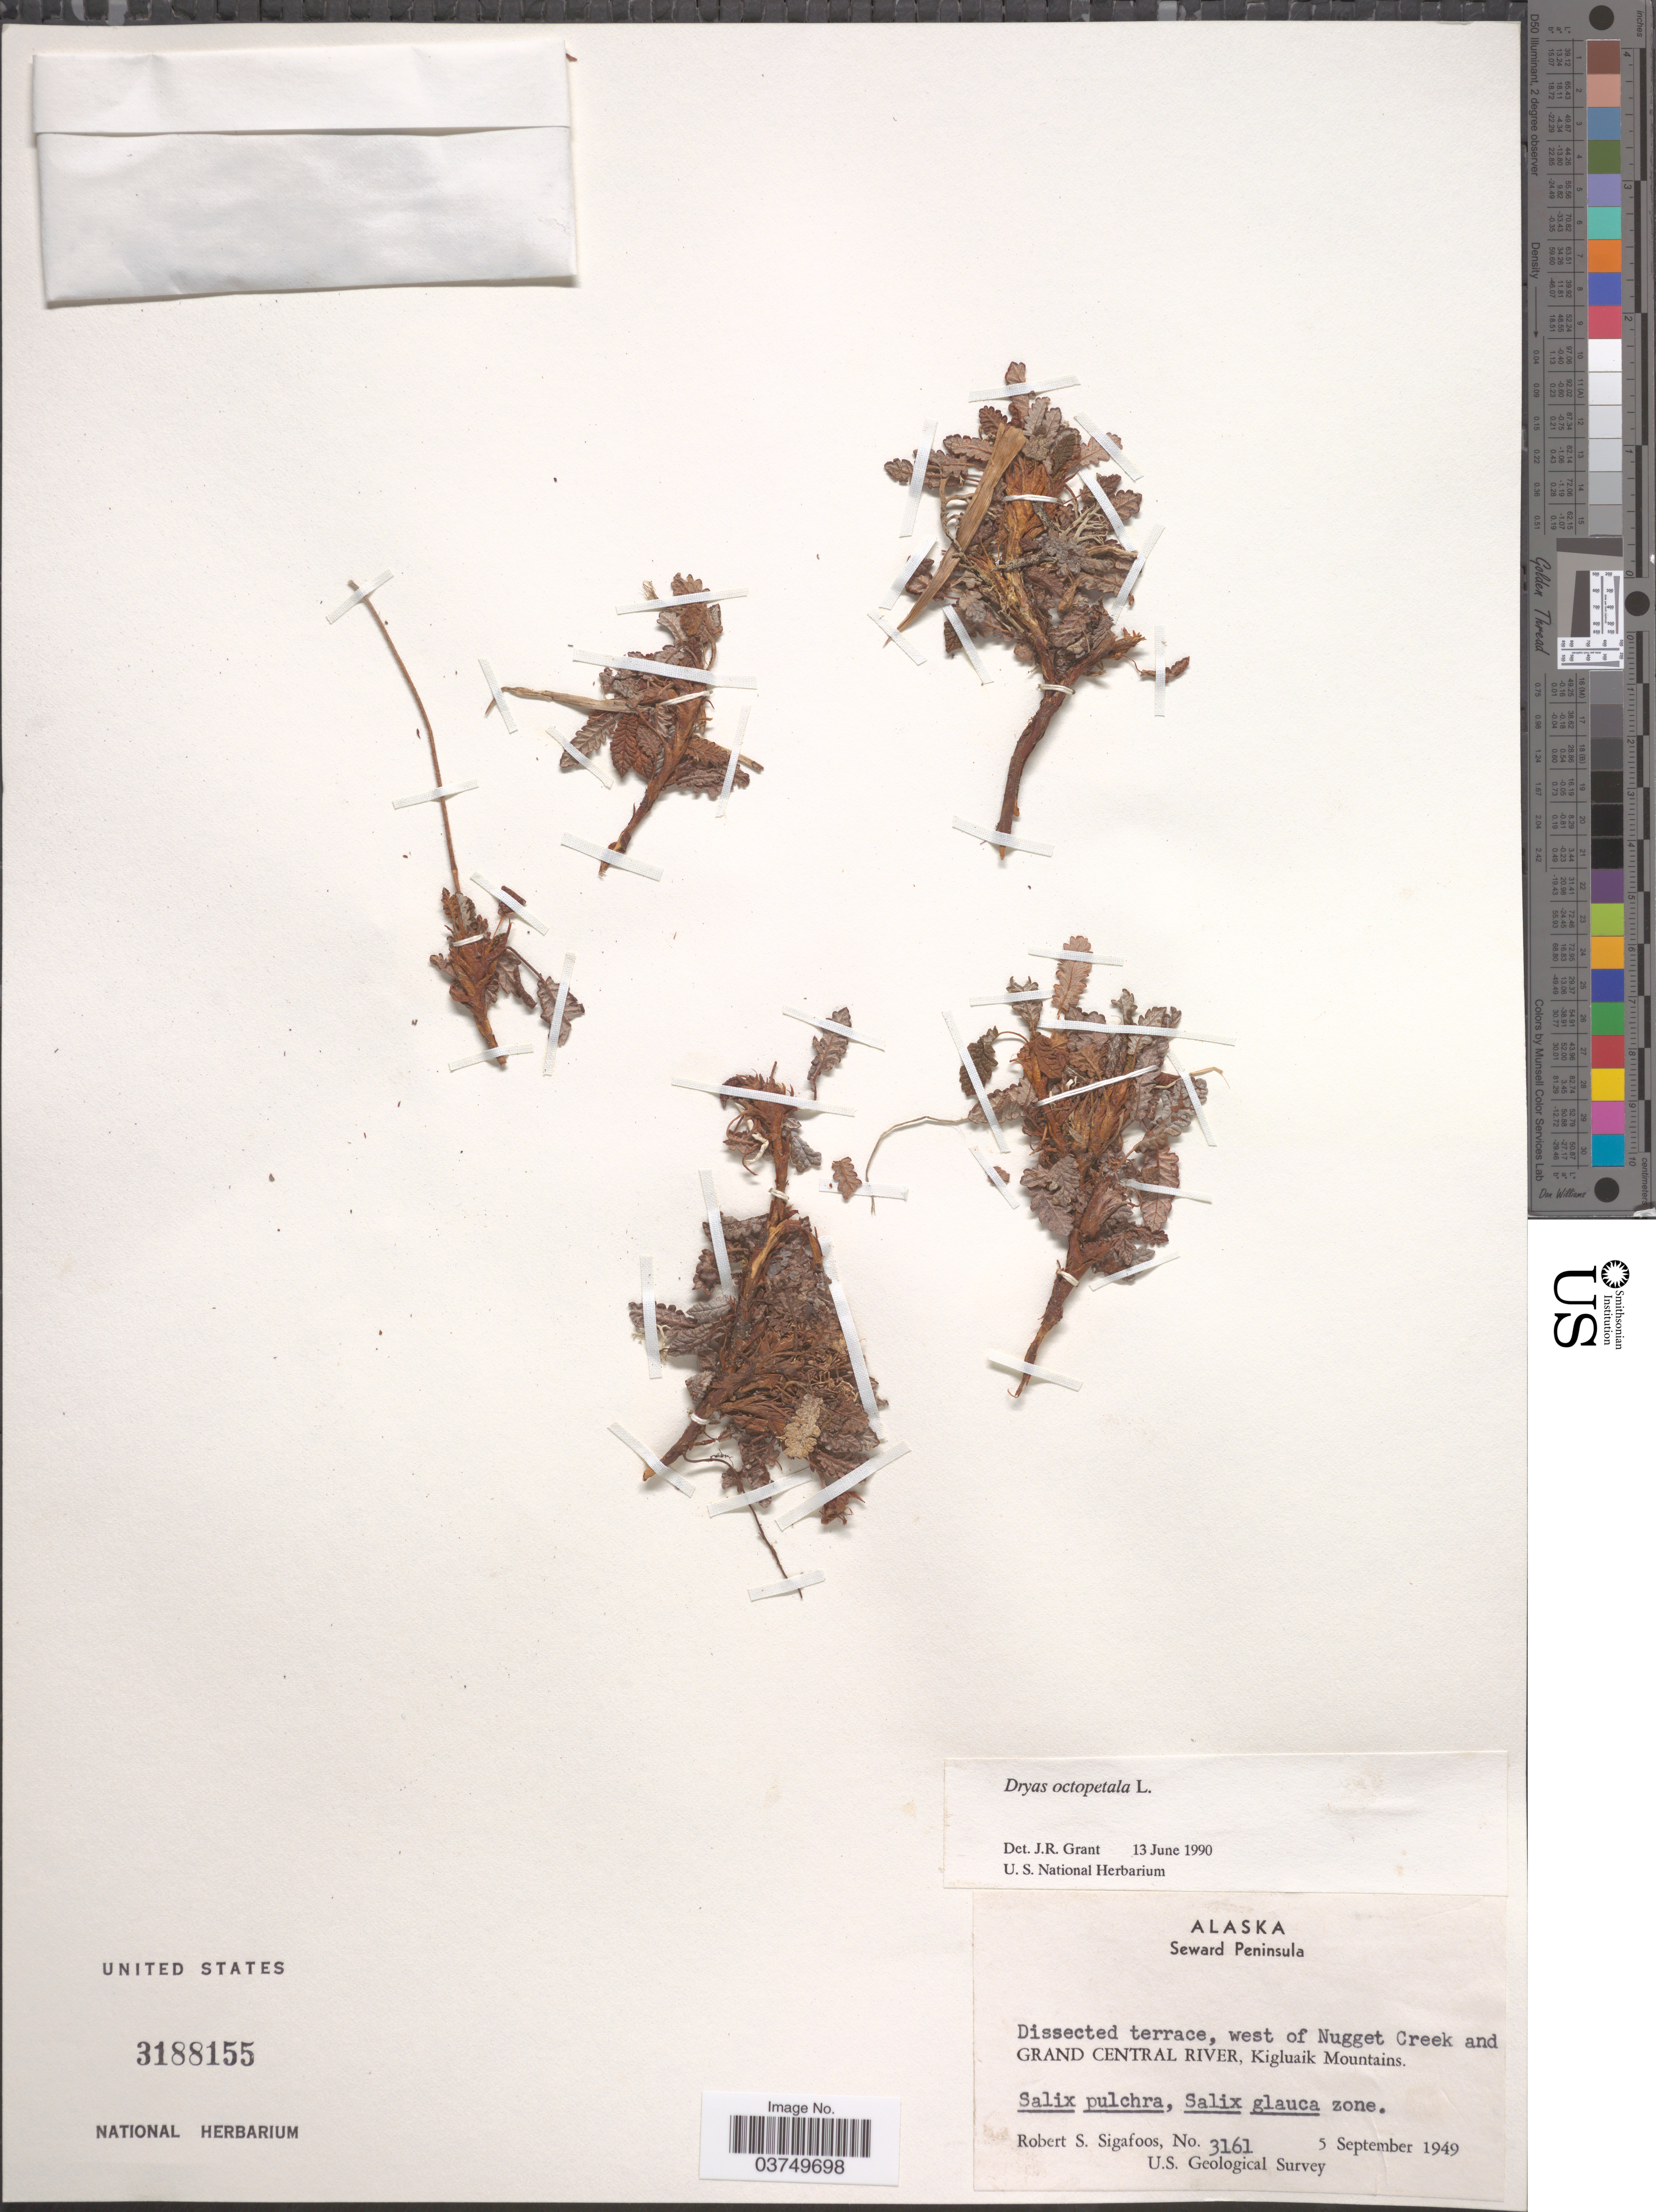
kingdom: Plantae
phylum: Tracheophyta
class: Magnoliopsida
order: Rosales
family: Rosaceae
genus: Dryas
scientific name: Dryas octopetala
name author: L.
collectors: R. Sigafoos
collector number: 3161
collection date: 1949-09-05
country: United States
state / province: Alaska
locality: Seward Peninsula. Dissected terrace, west of Nugget Creek and Grand Central River, Kigluaik Mountains.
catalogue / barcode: US 3188155